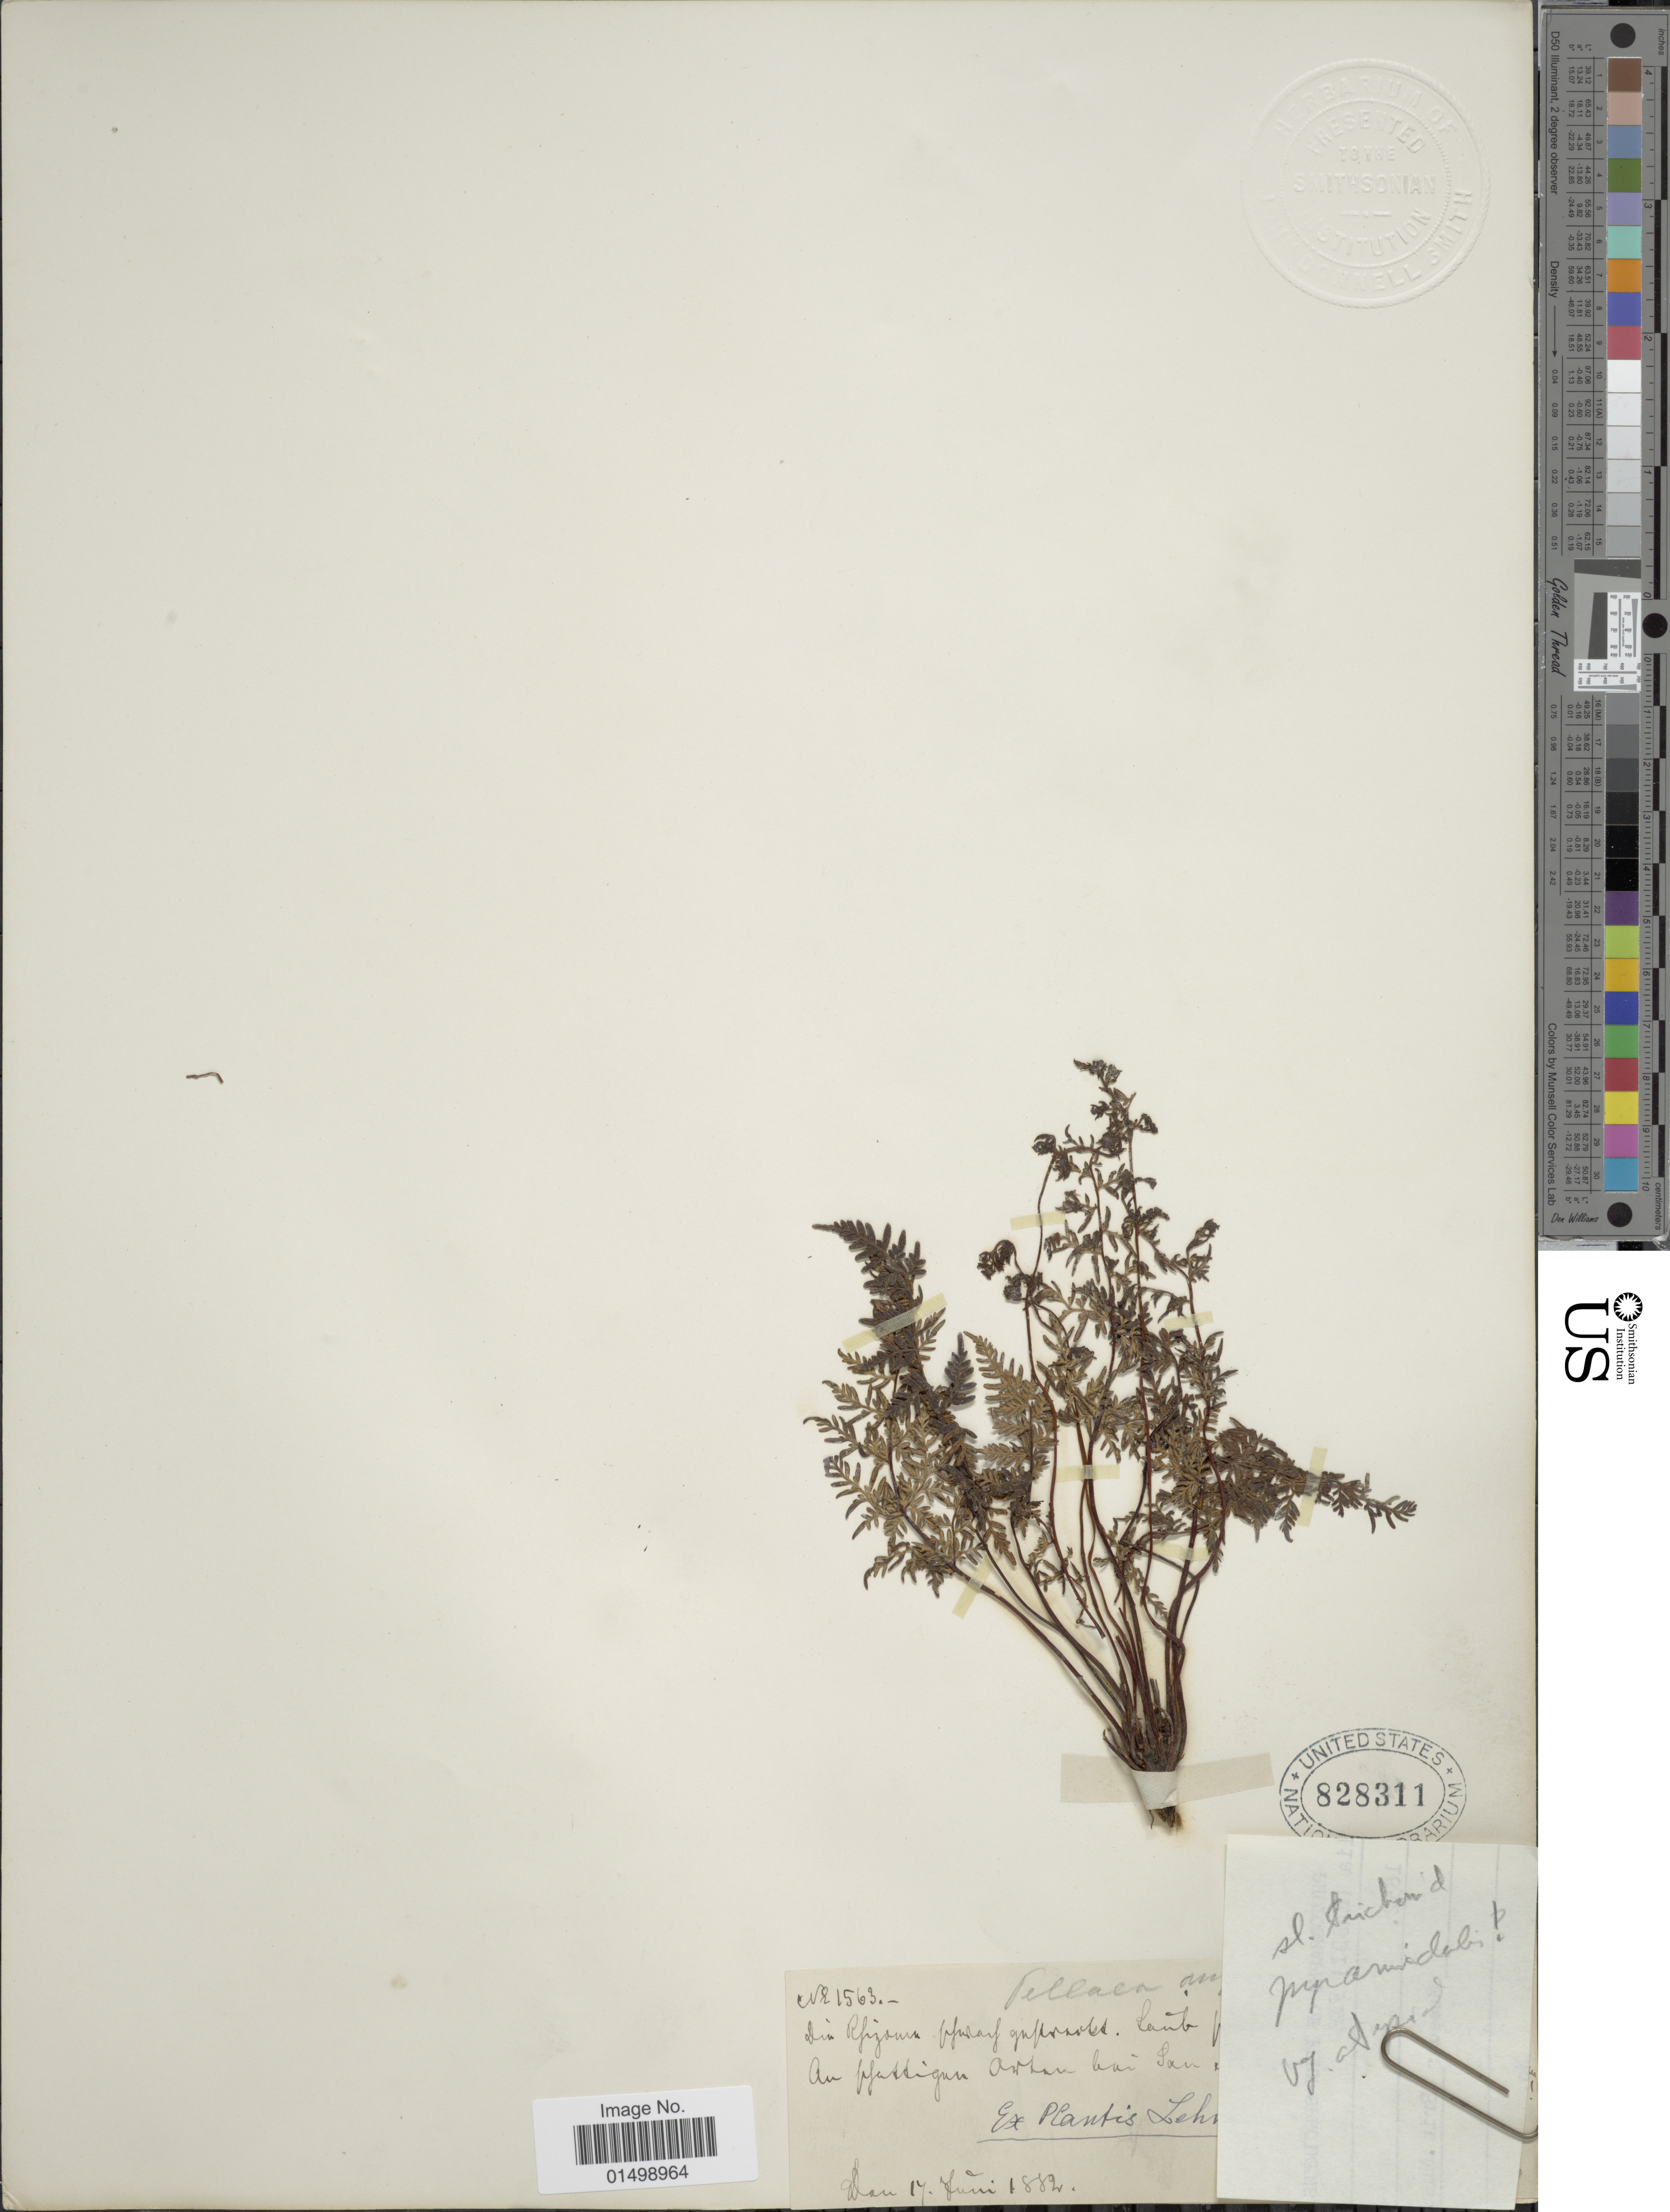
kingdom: Plantae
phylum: Tracheophyta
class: Polypodiopsida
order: Polypodiales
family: Pteridaceae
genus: Cheilanthes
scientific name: Cheilanthes pyramidalis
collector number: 1563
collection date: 1882-06-17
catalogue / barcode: US 828311